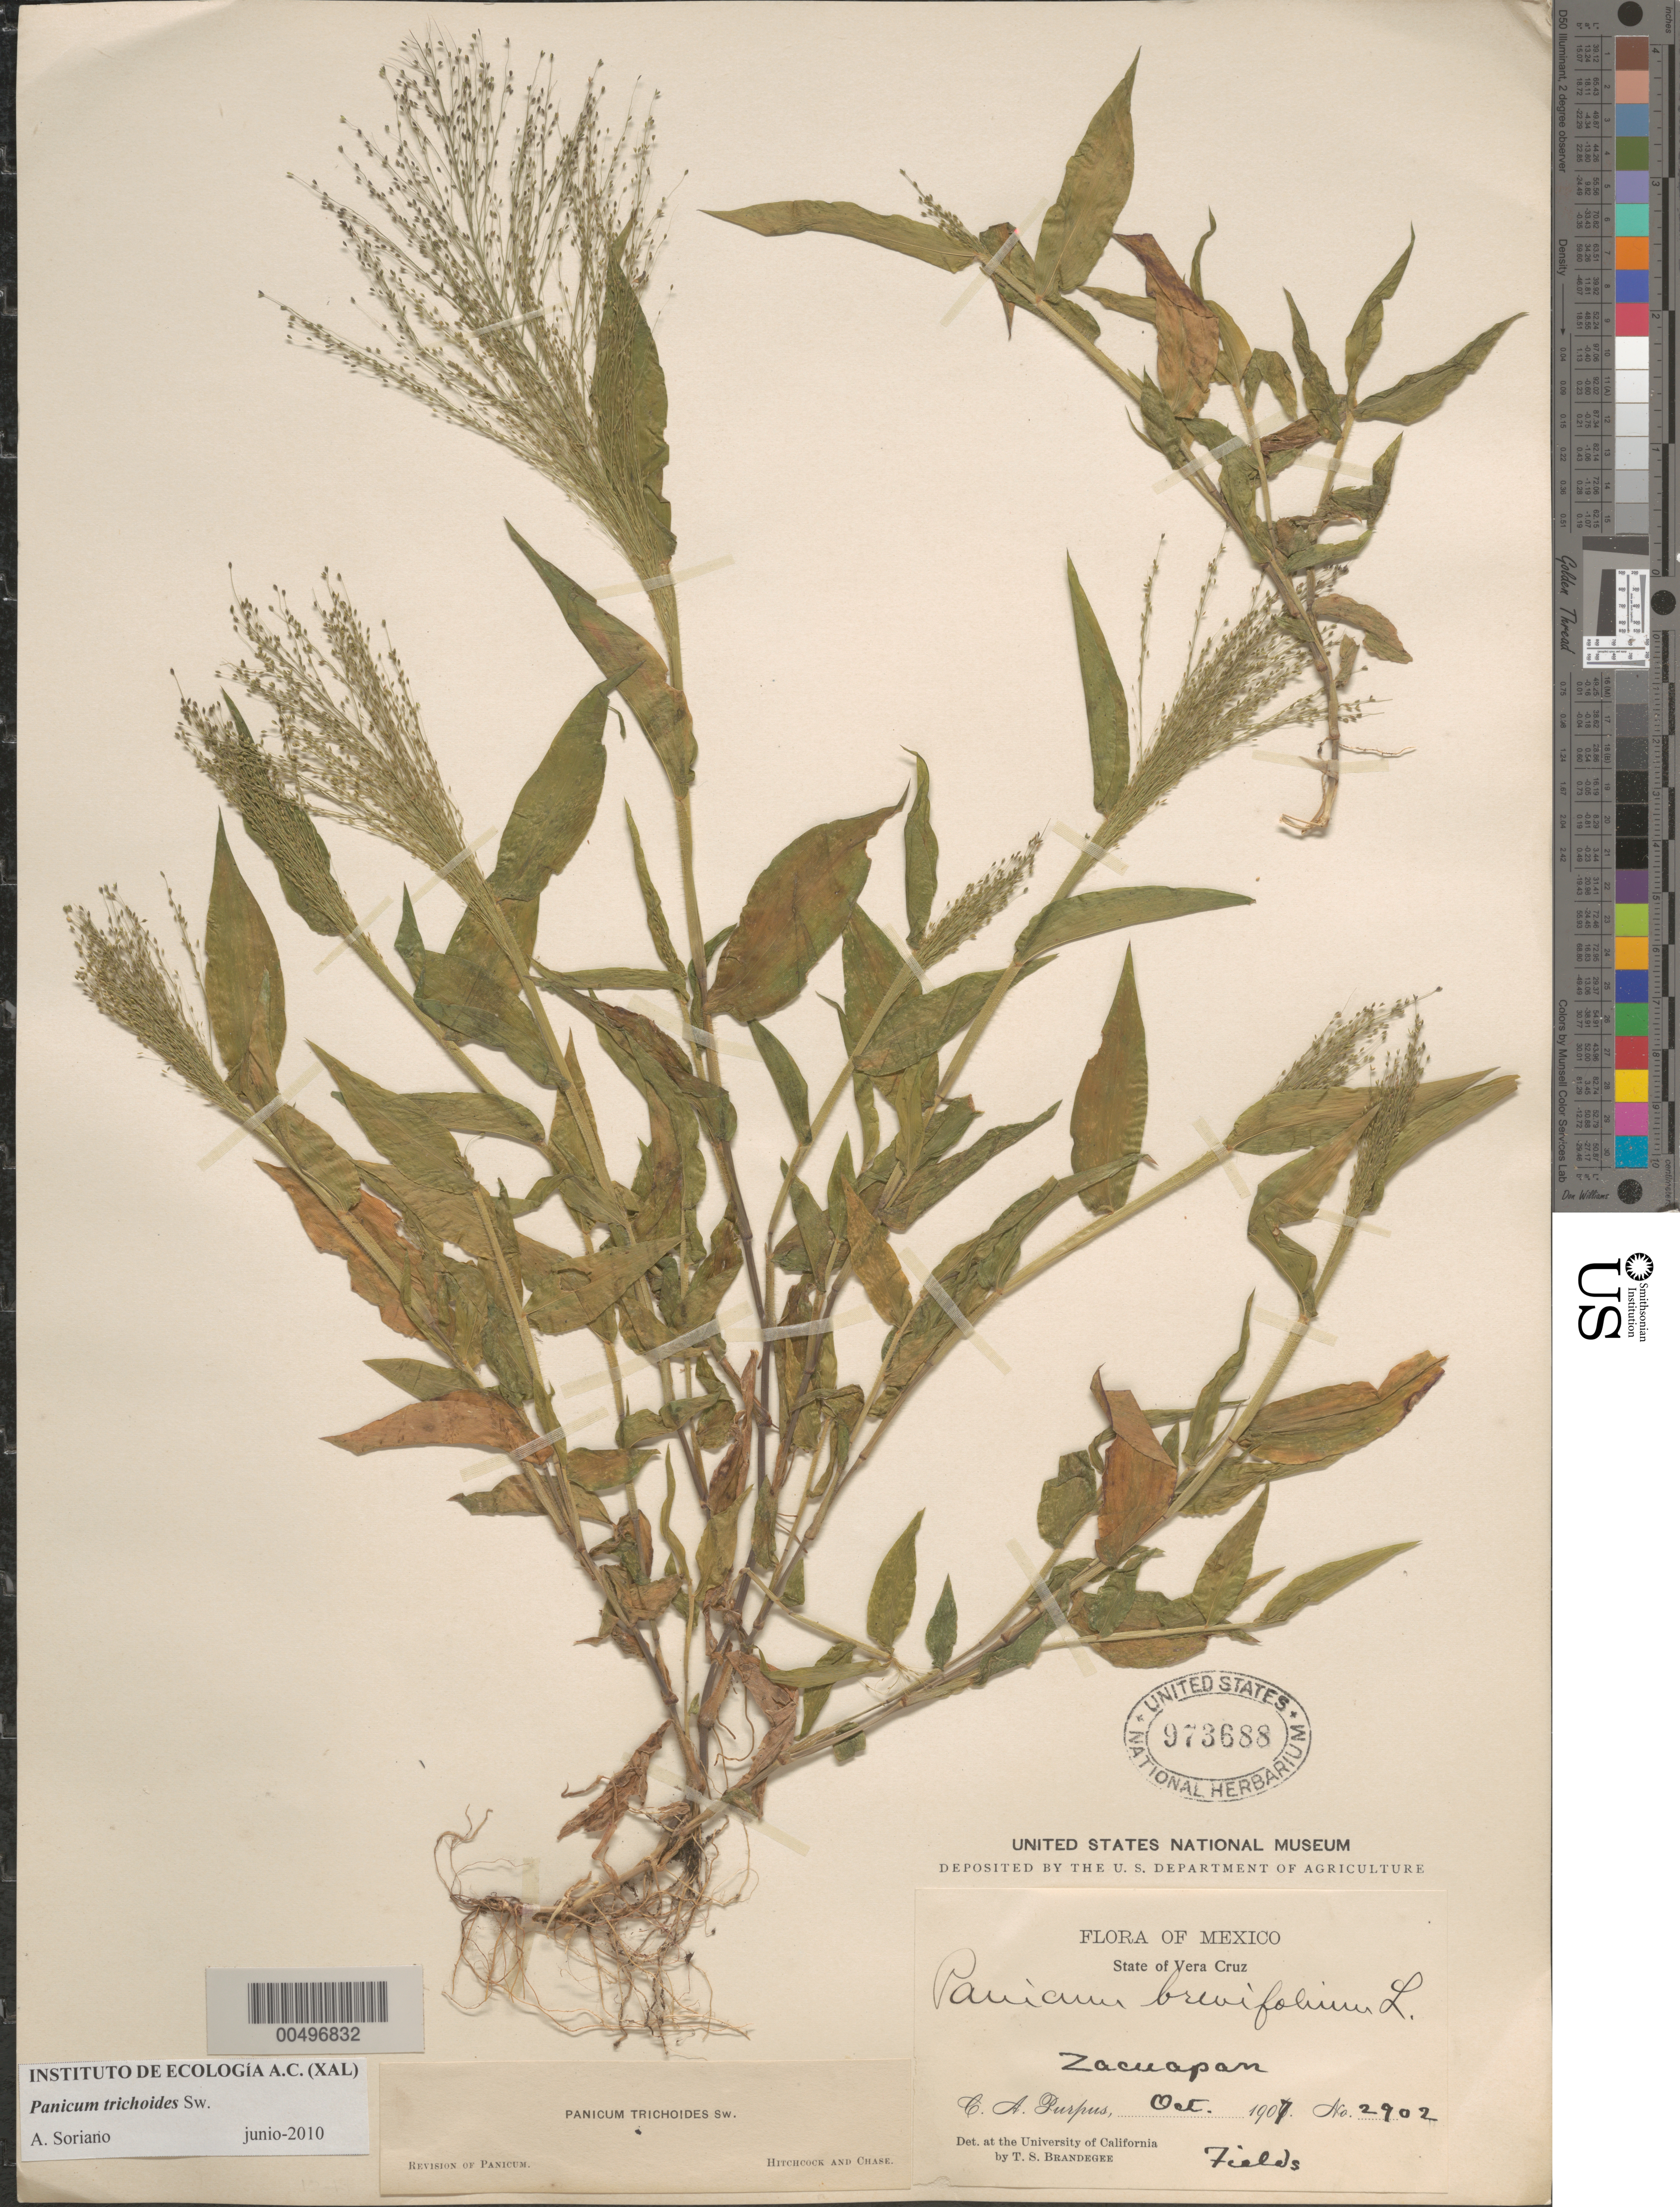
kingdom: Plantae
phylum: Tracheophyta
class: Liliopsida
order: Poales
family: Poaceae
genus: Panicum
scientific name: Panicum trichoides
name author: Sw.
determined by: Hitchcock, A. S.; Chase, [M.] A.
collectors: C. A. Purpus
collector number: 2902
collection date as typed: Oct 1907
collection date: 1907-10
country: Mexico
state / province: Veracruz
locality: Zacuapan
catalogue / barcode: US 973688